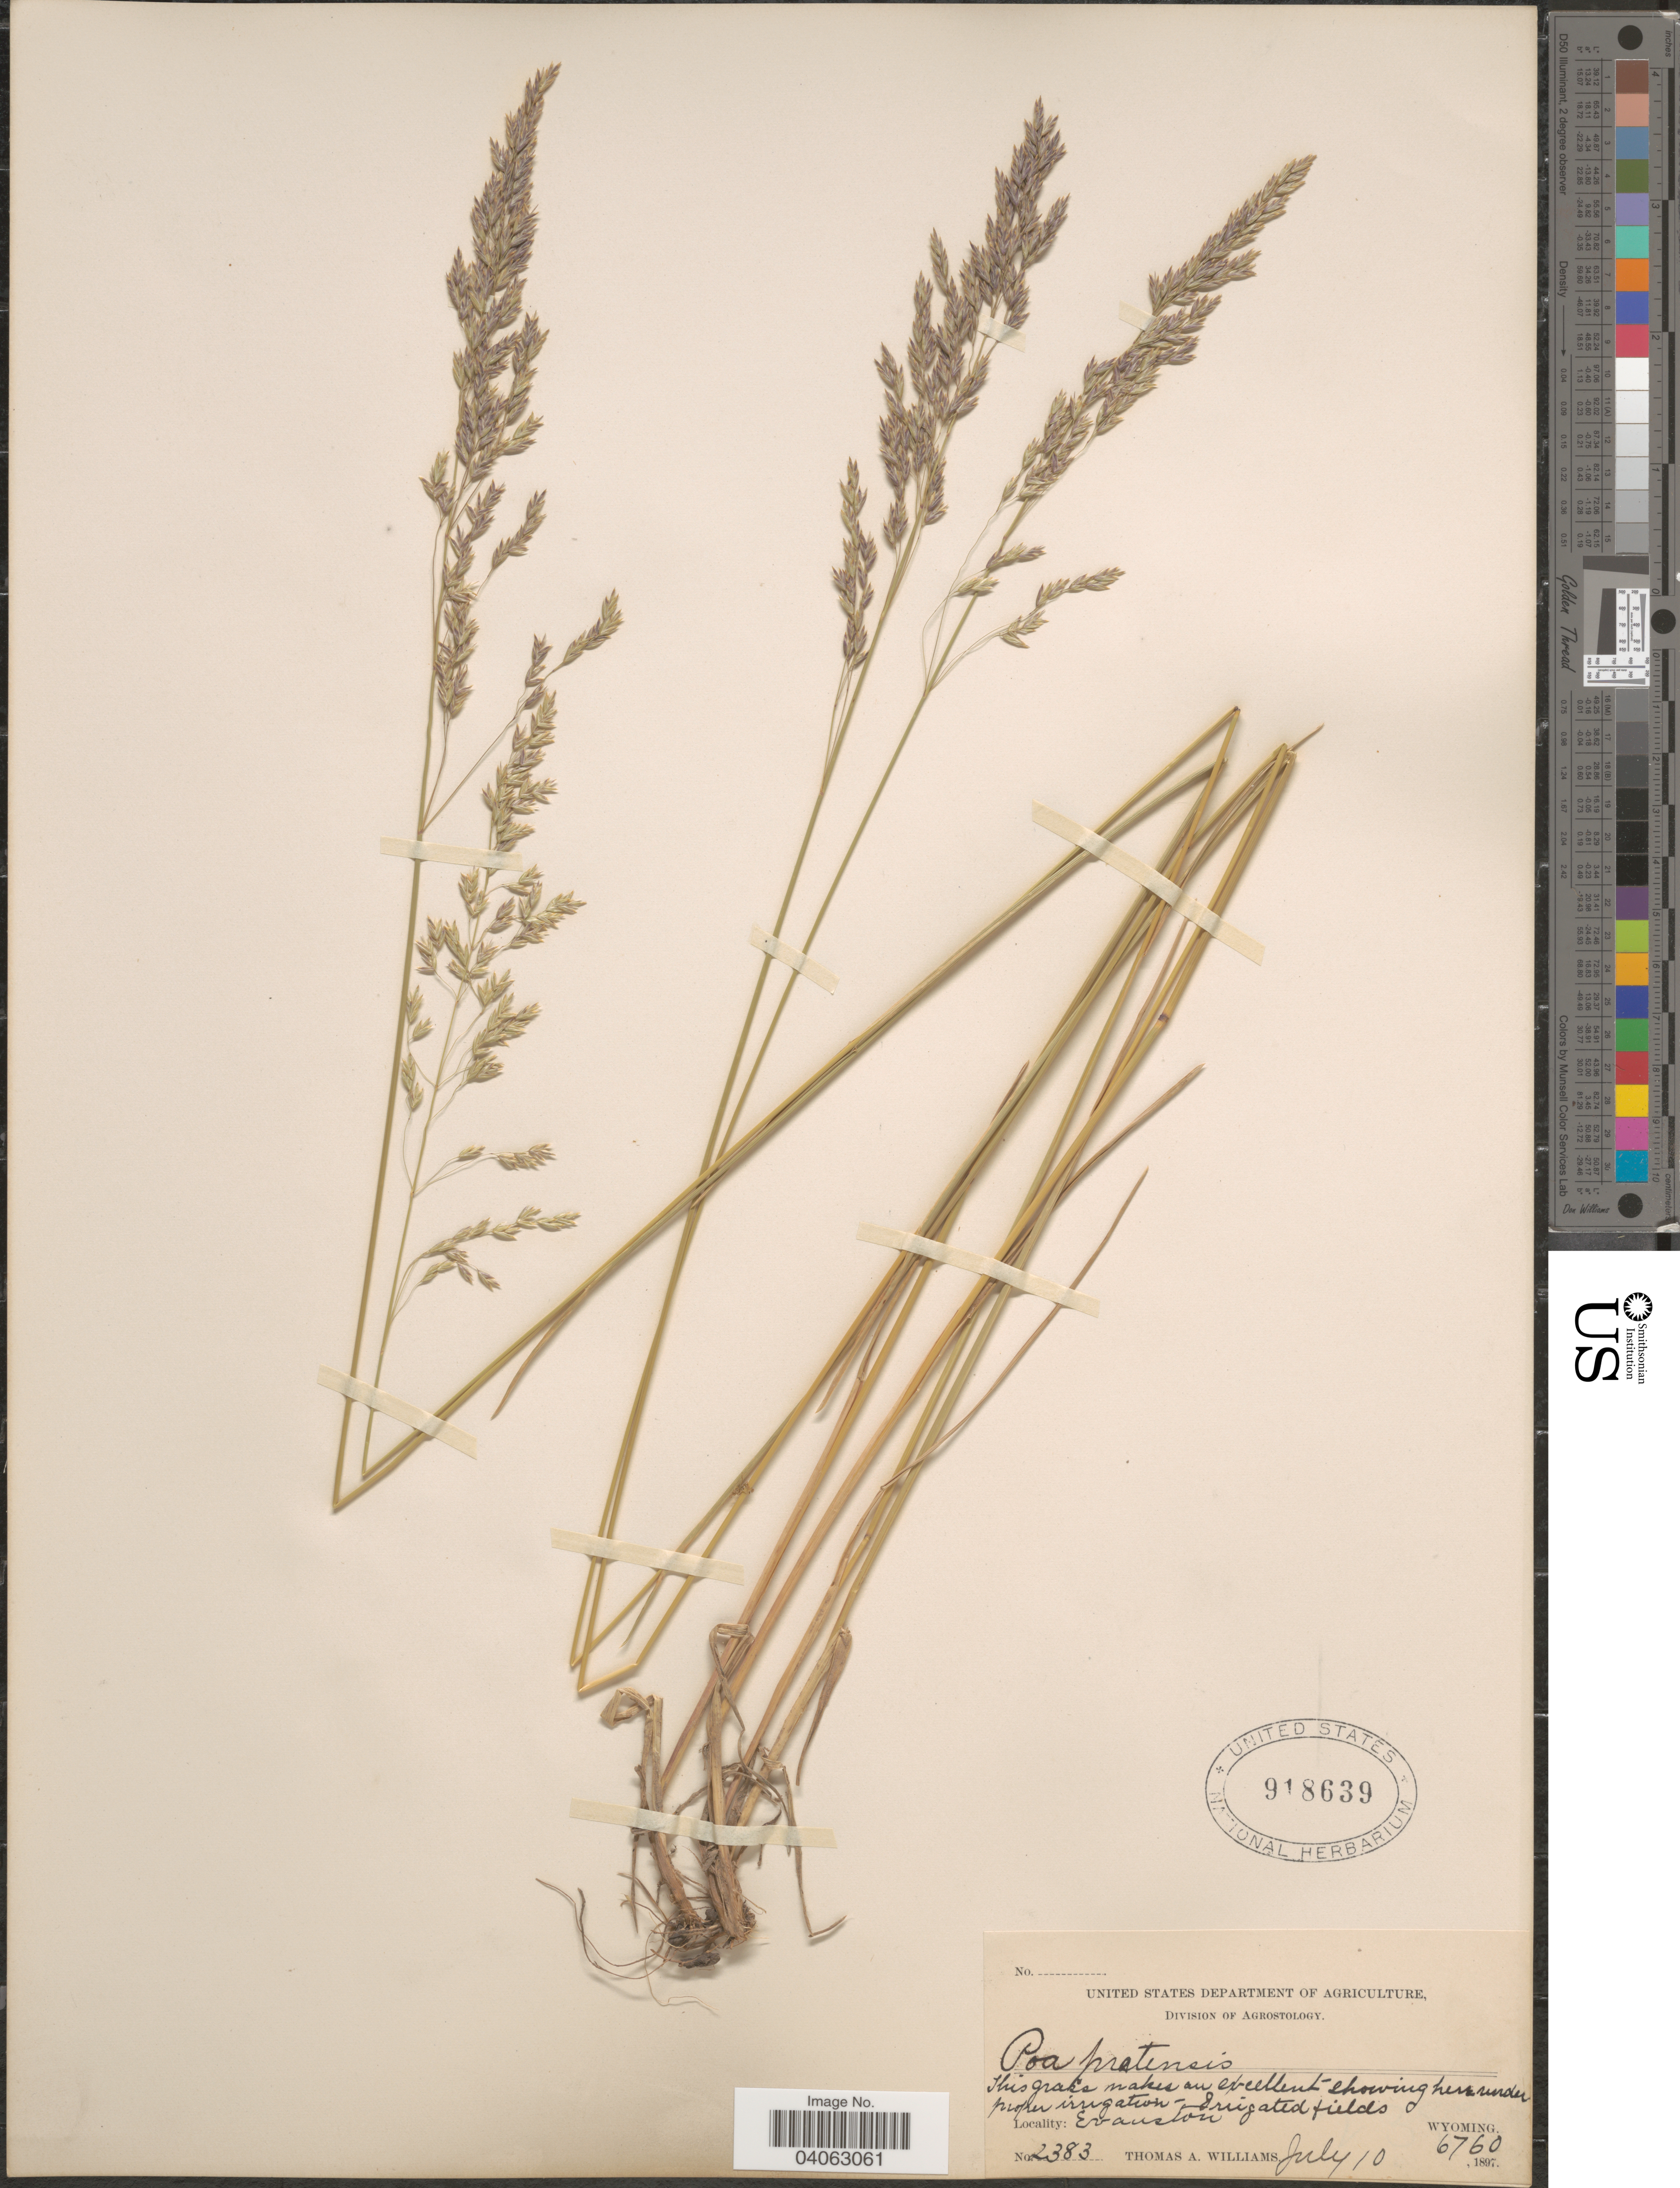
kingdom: Plantae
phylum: Tracheophyta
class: Liliopsida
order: Poales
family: Poaceae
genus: Poa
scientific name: Poa pratensis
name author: L.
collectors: T. A. Williams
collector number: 2383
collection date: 1897-07-10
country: United States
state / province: Wyoming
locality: Evanston.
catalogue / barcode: US 918639